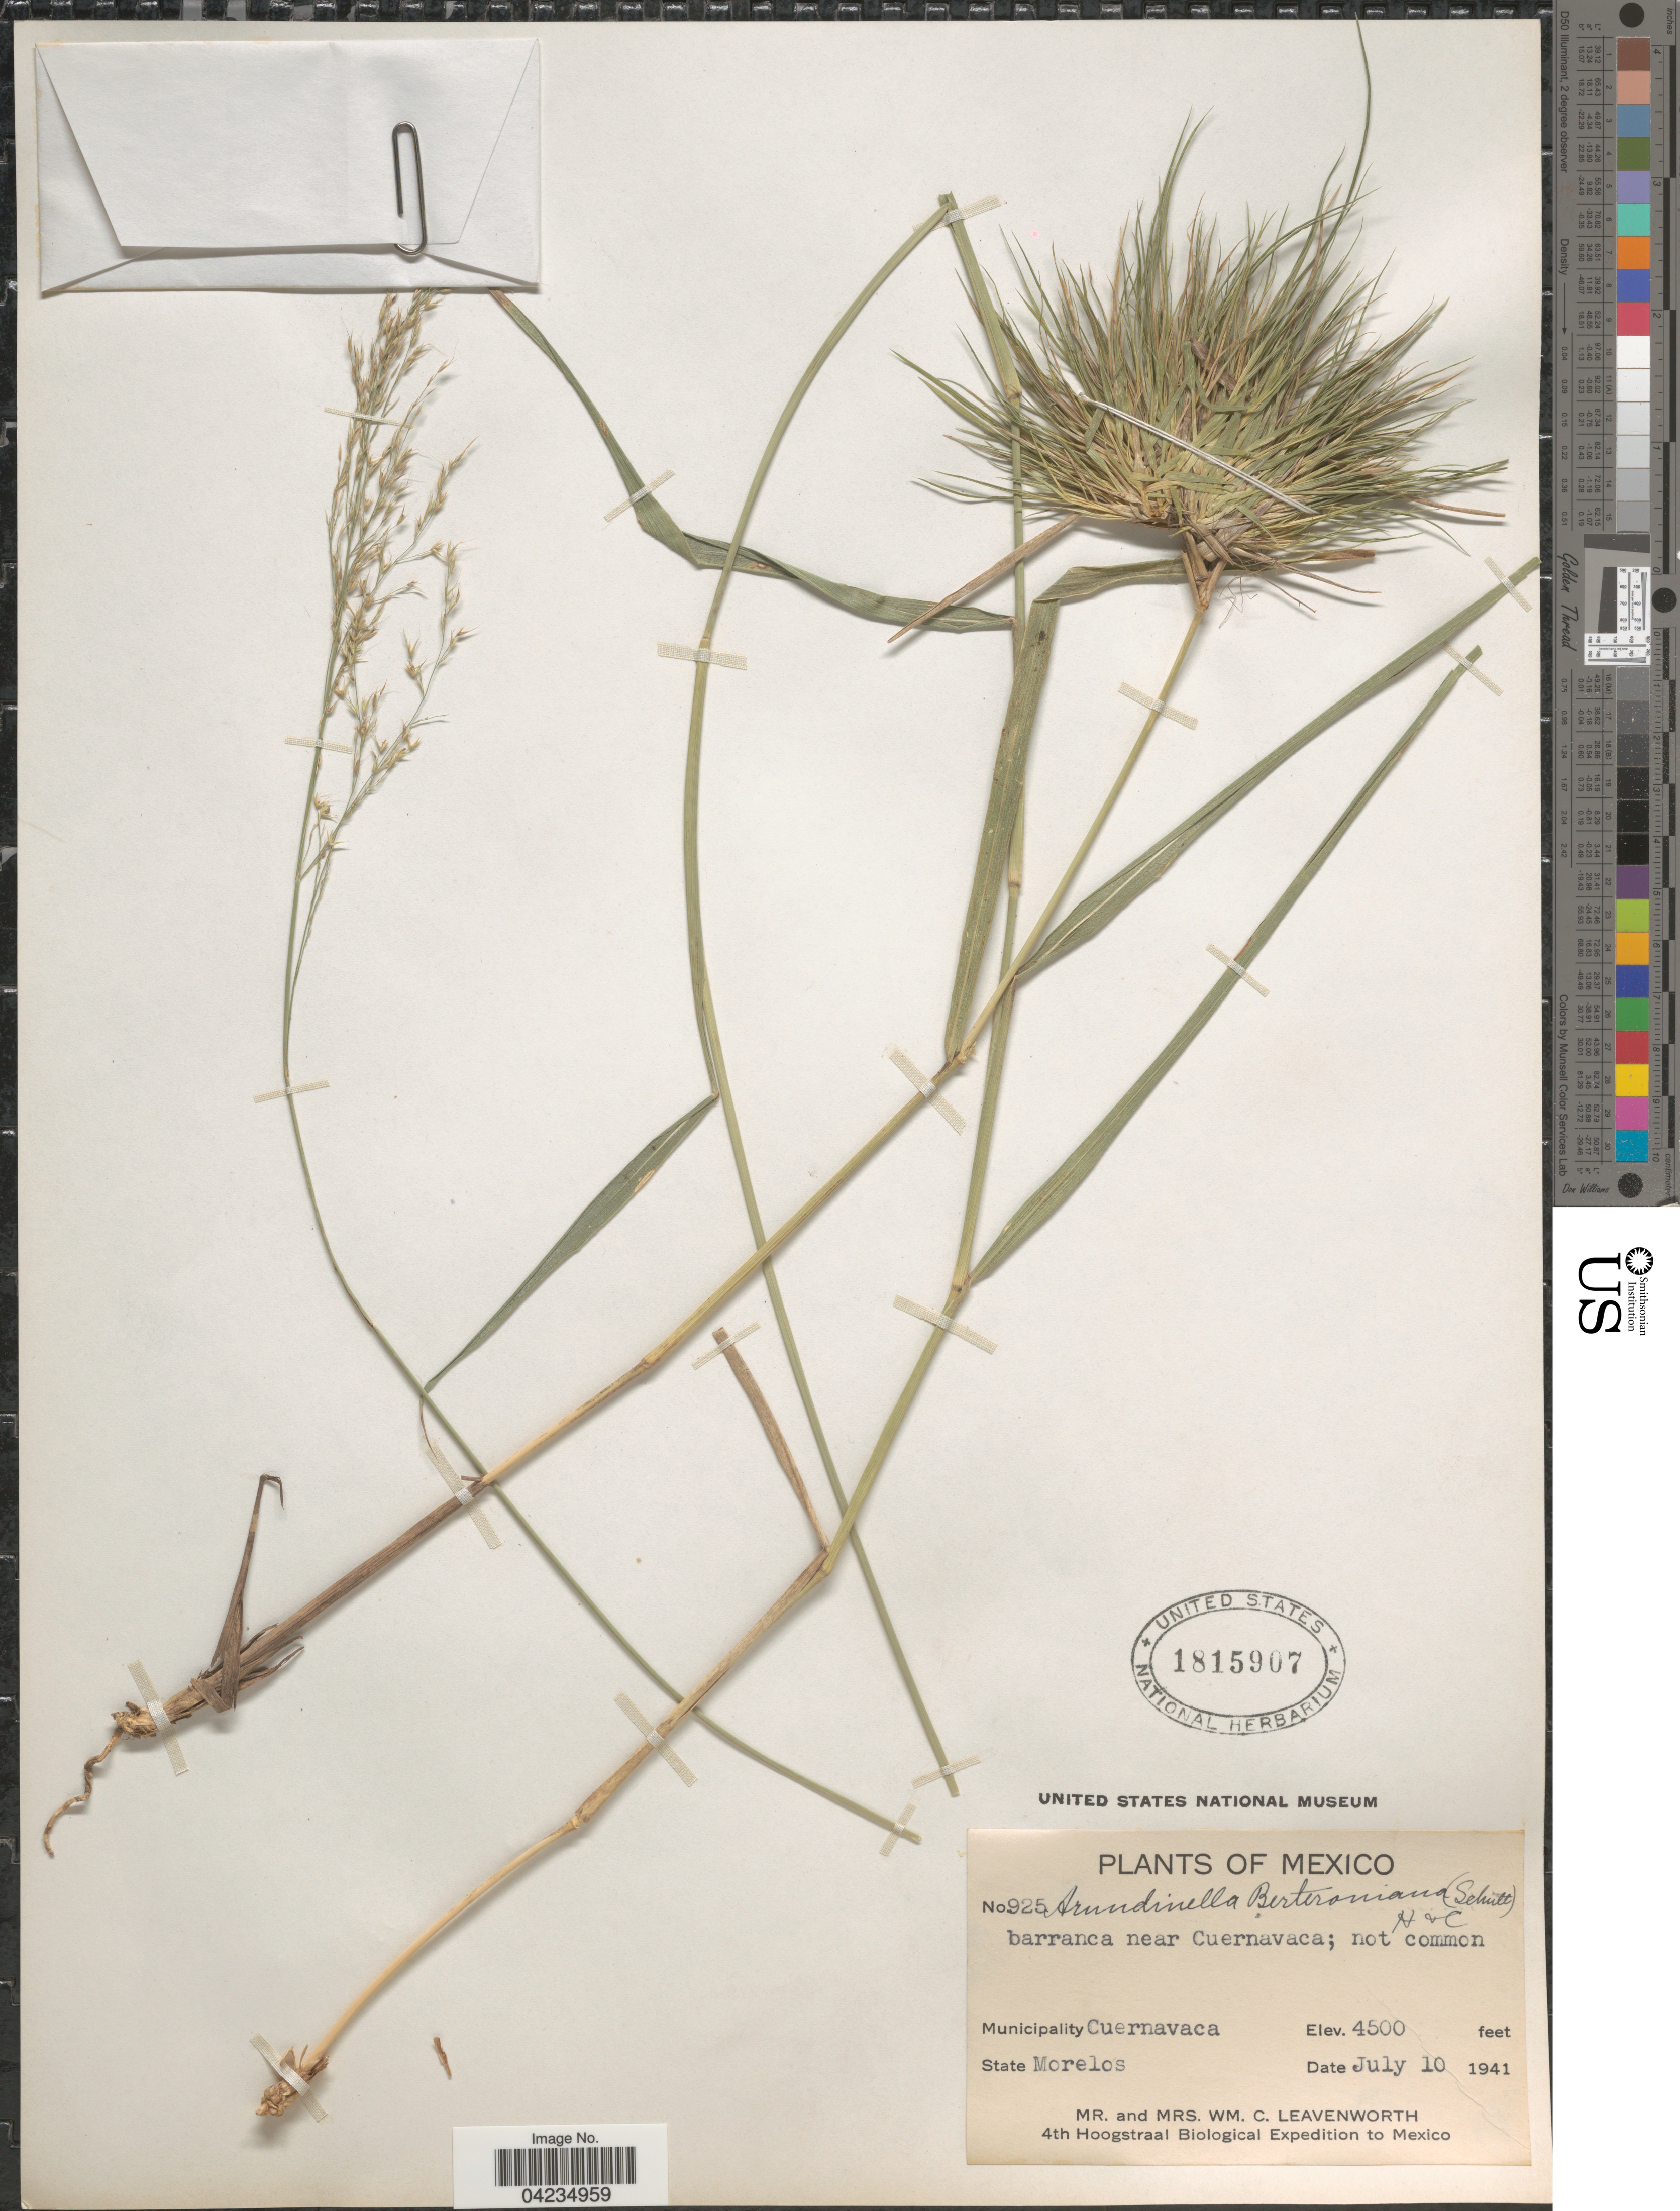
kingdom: Plantae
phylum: Tracheophyta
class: Liliopsida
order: Poales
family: Poaceae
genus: Arundinella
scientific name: Arundinella berteroniana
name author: (Schult.) Hitchc. & Chase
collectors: W. C. Leavenworth & Mrs. W. C. Leavenworth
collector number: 925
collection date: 1941-07-10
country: Mexico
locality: Barranca near Cuernavaca. Municipality Cuernavaca. 4th Hoogstraal Biological Expedition to Mexico.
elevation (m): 1372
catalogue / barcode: US 1815907